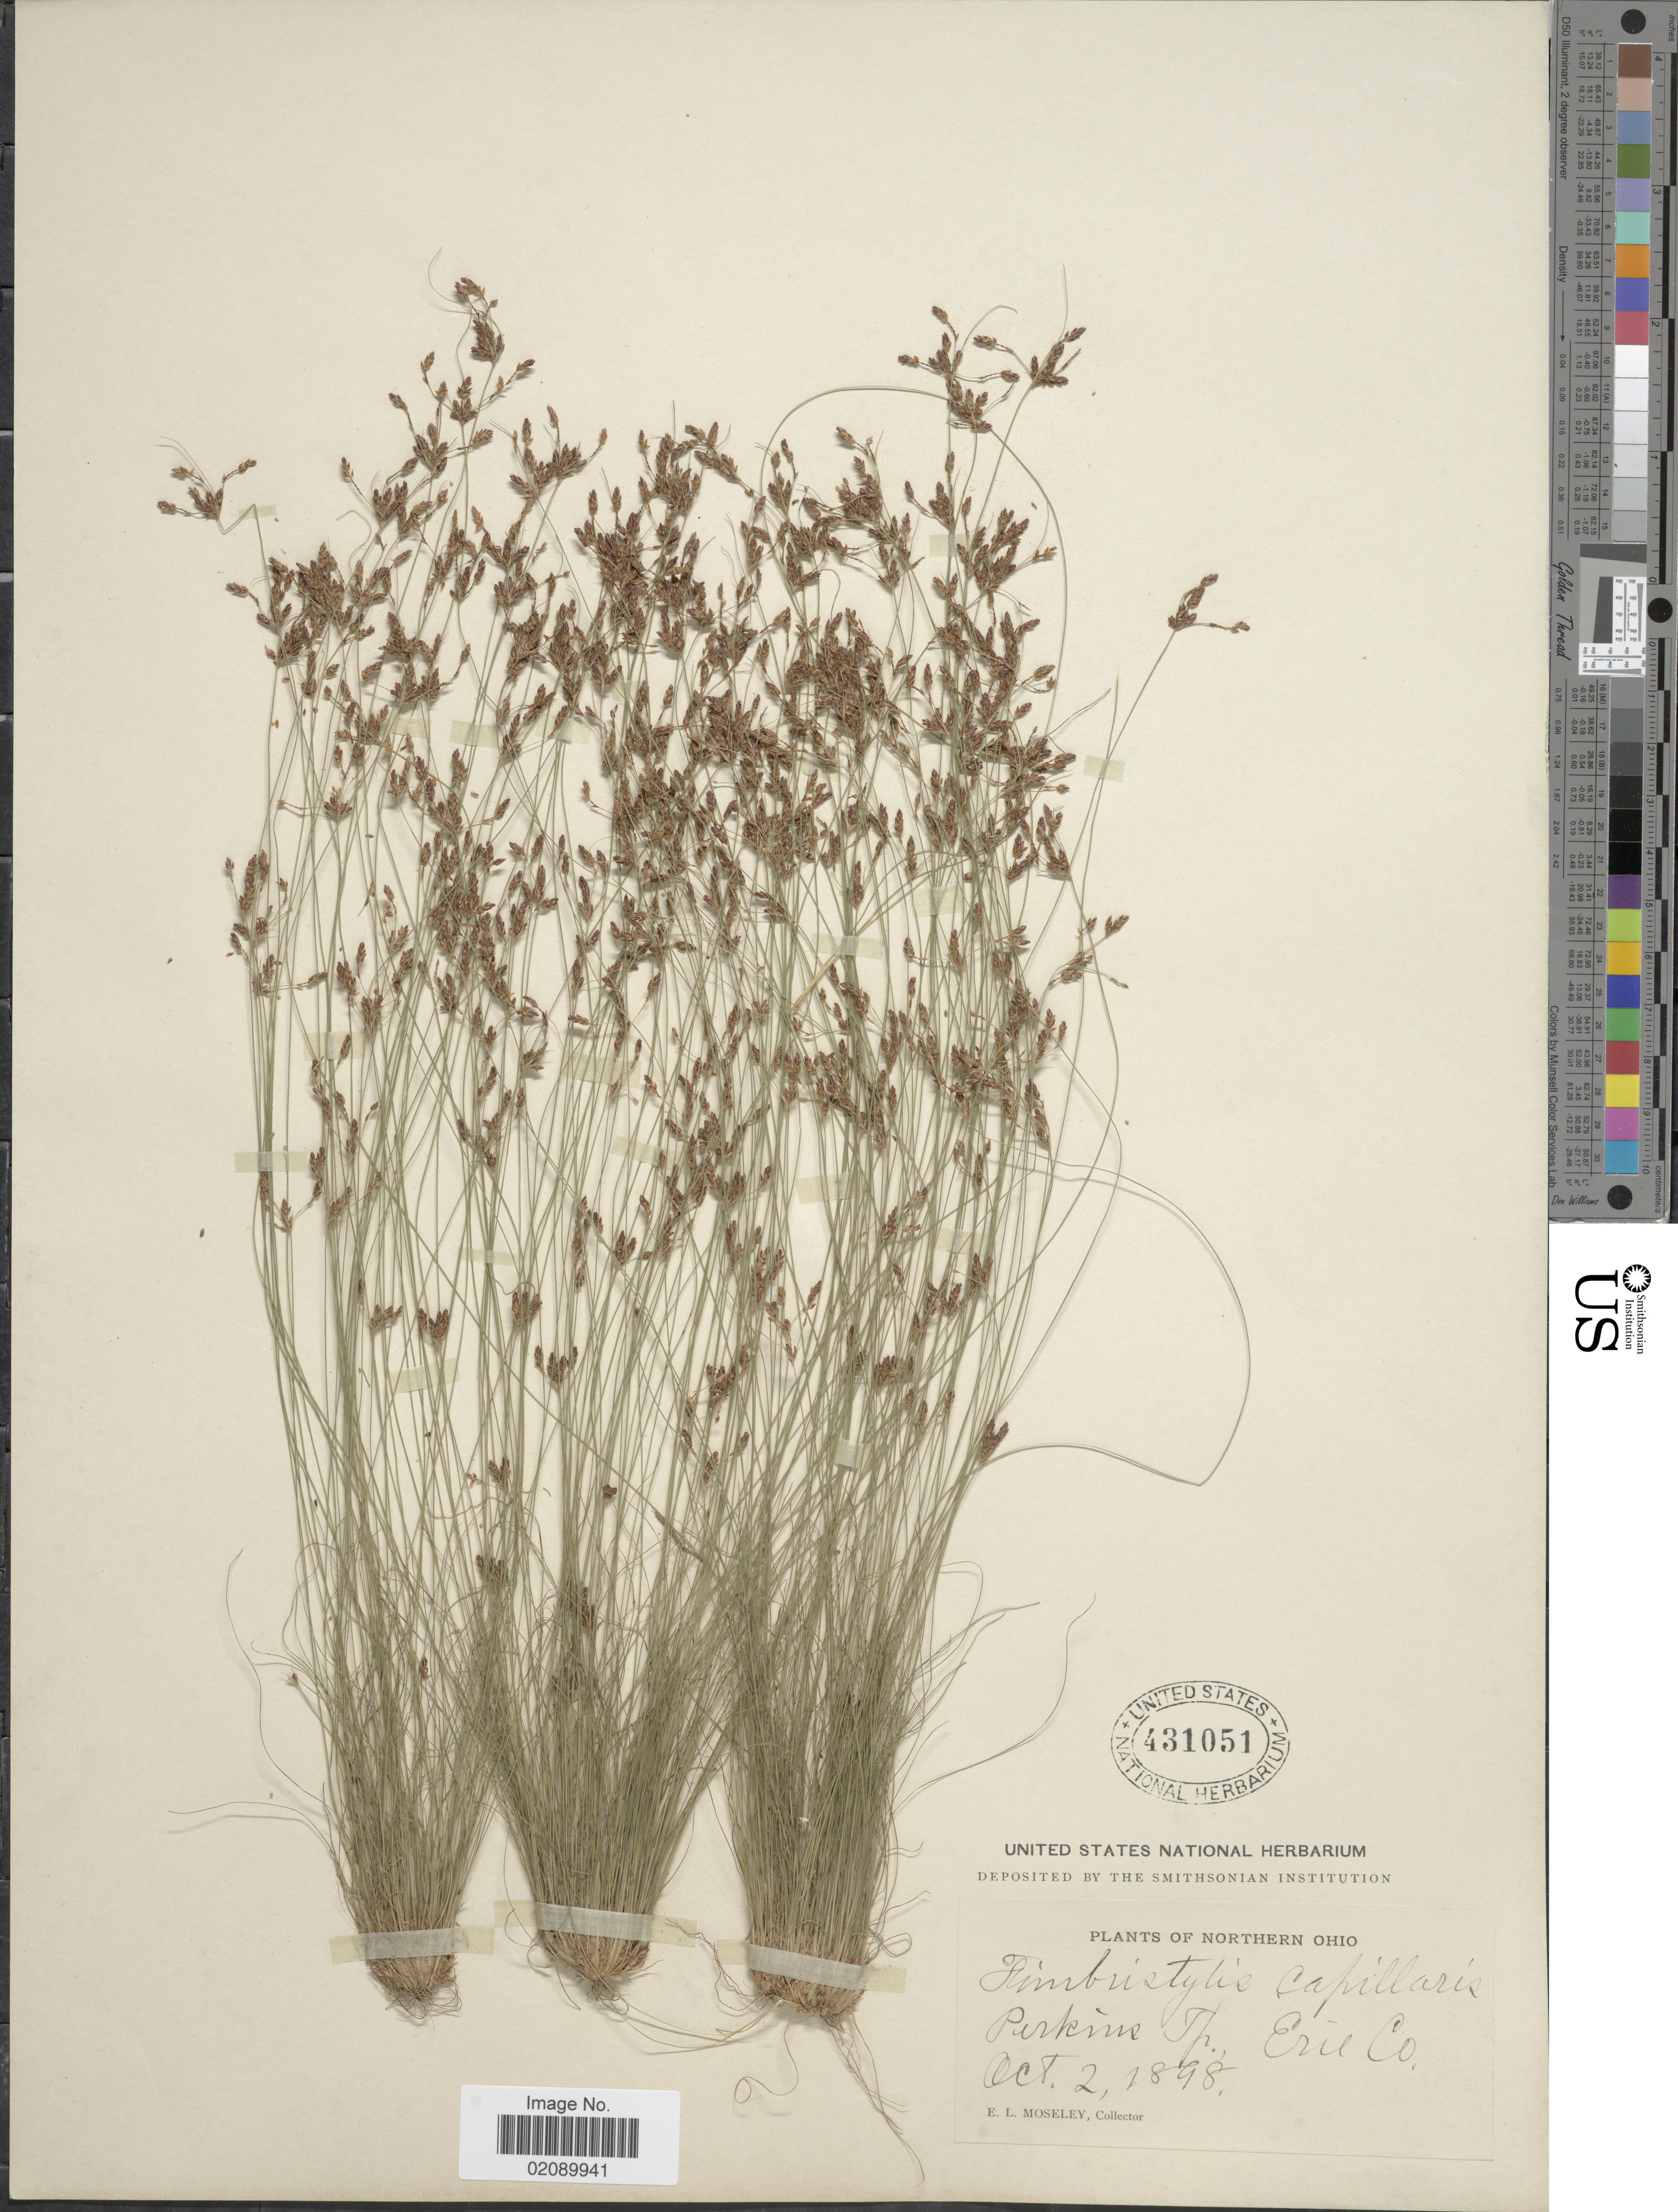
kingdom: Plantae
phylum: Tracheophyta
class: Liliopsida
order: Poales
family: Cyperaceae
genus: Bulbostylis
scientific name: Bulbostylis capillaris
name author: (L.) Kunth ex C.B. Clarke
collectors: E. Moseley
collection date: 1898-10-02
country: United States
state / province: Ohio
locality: Northern Ohio. Perkins Tp., Erie Co.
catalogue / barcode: US 431051